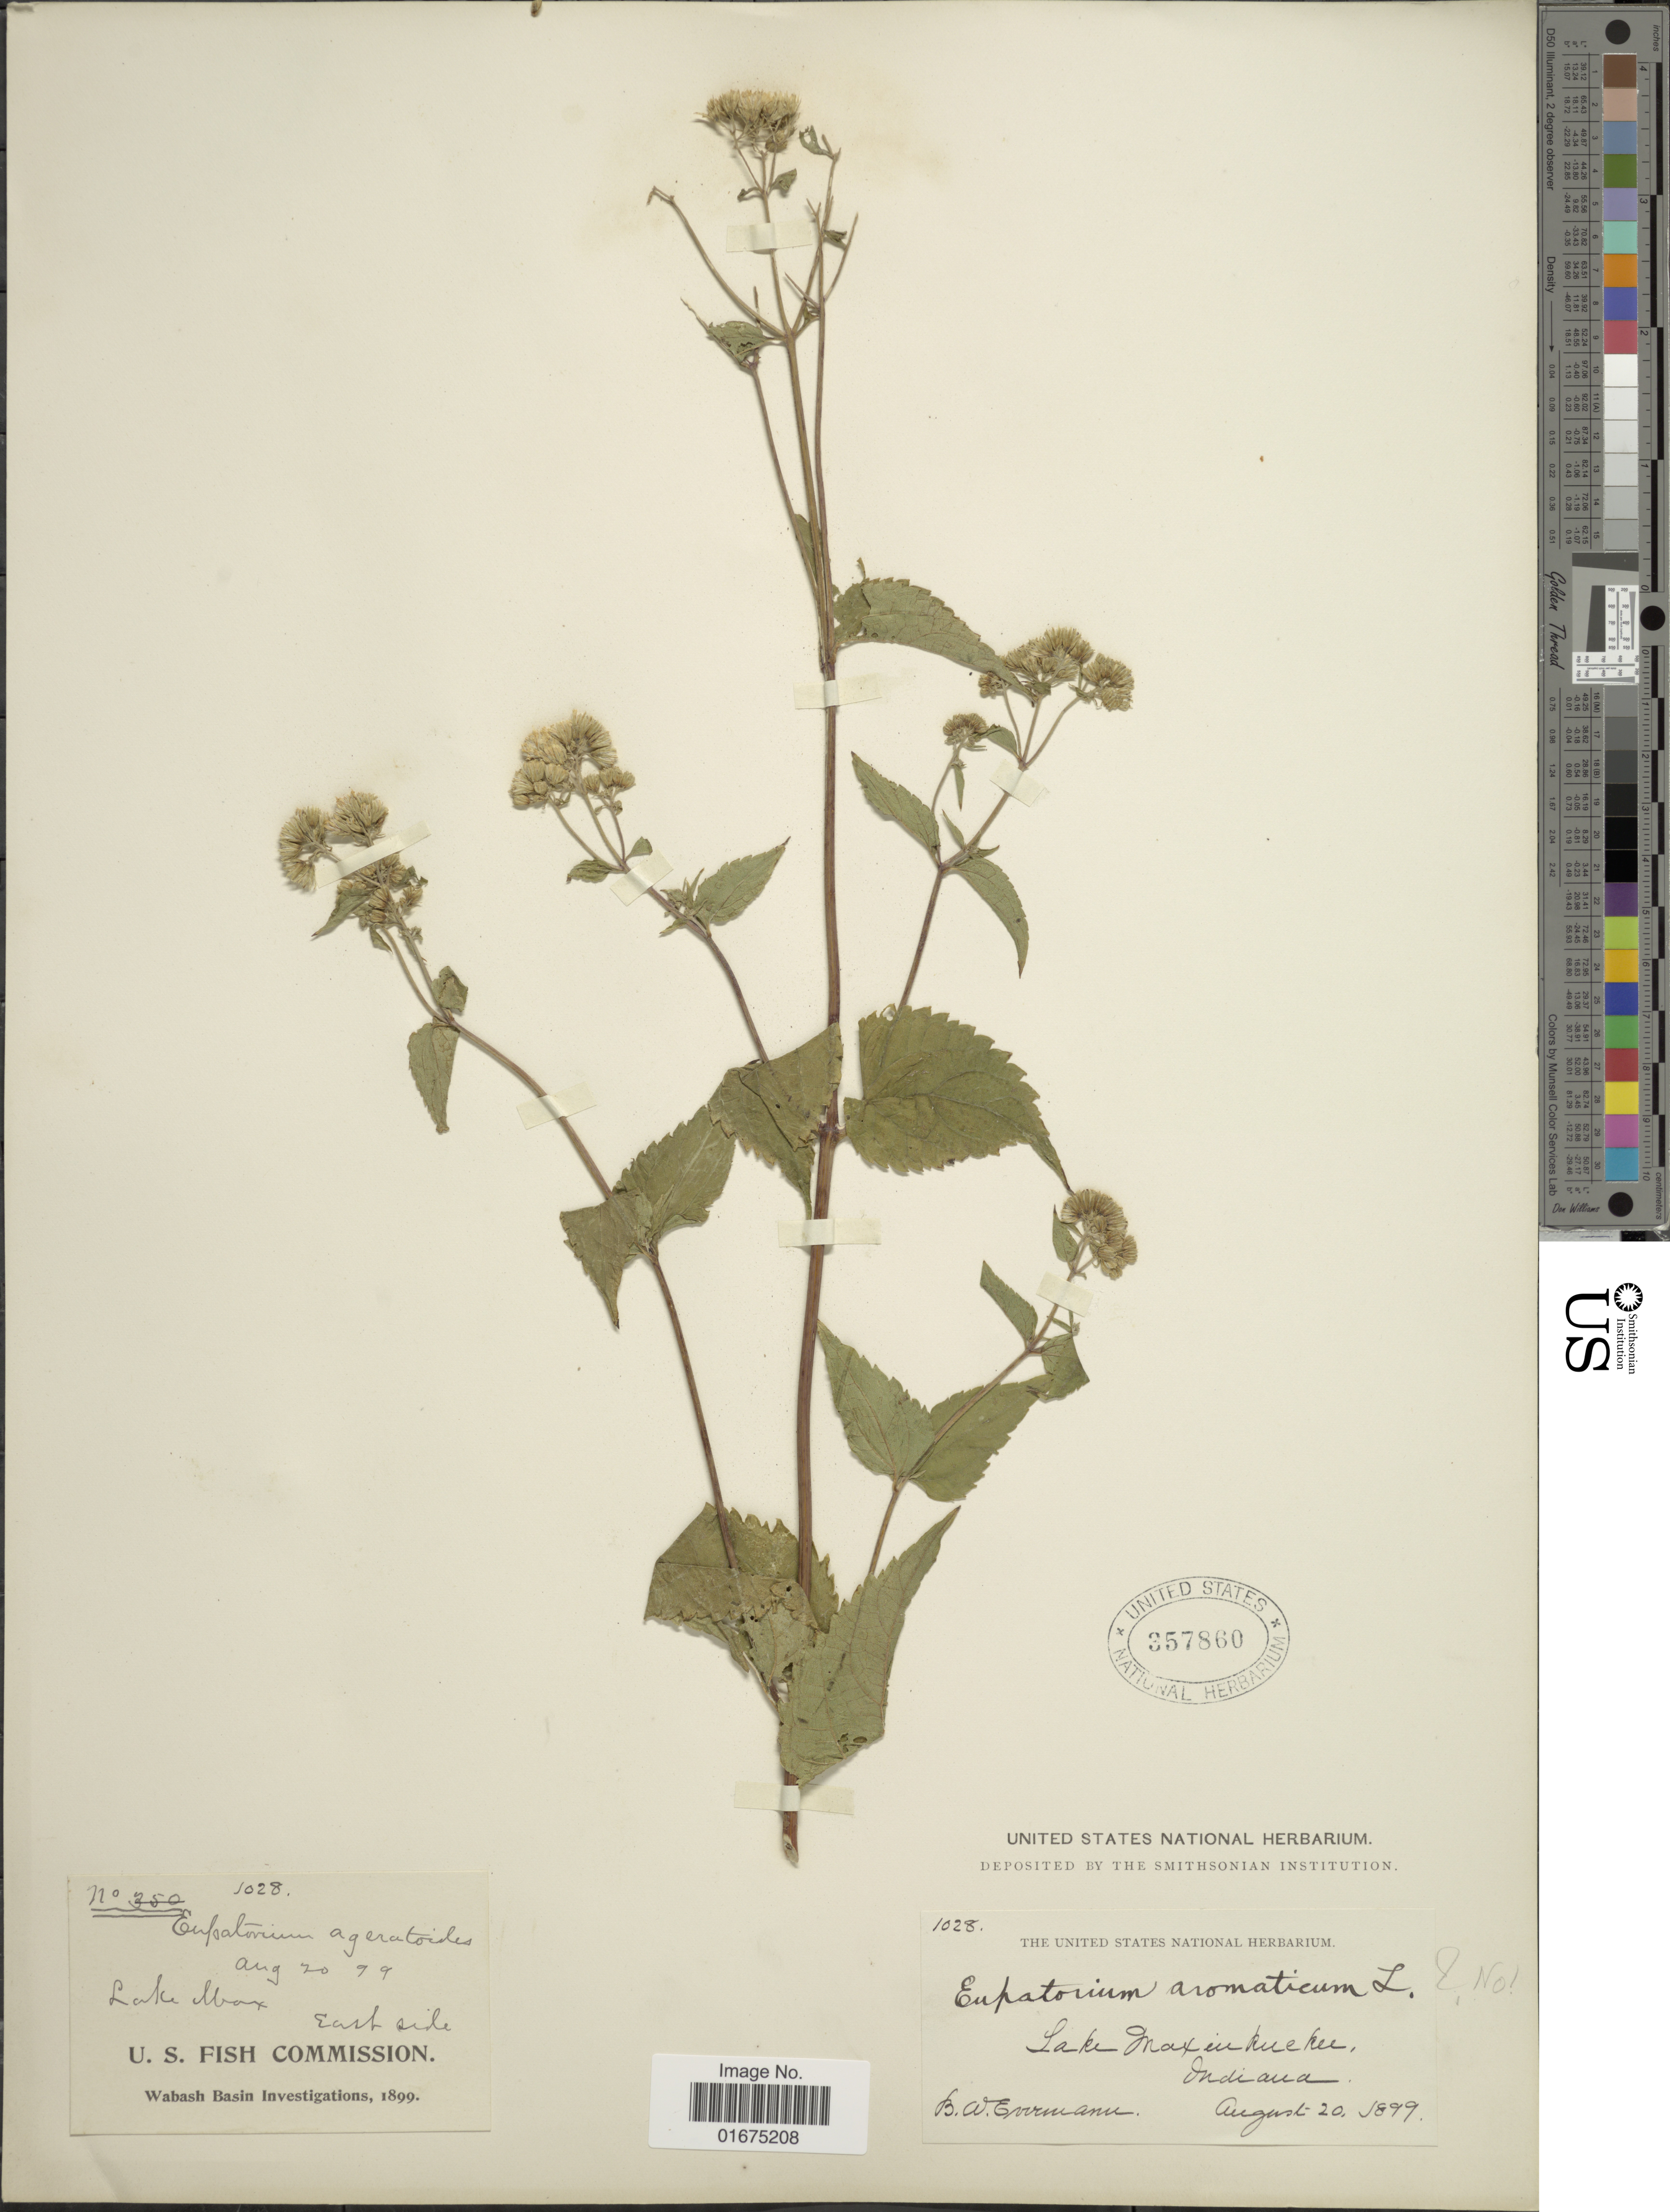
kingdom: Plantae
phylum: Tracheophyta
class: Magnoliopsida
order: Asterales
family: Asteraceae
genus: Ageratina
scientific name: Ageratina aromatica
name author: (L.) Spach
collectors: B. W. Evermann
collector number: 1028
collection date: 1899-08-20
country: United States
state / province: Indiana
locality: Lake Maxinkuckee, East side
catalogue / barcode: US 357860